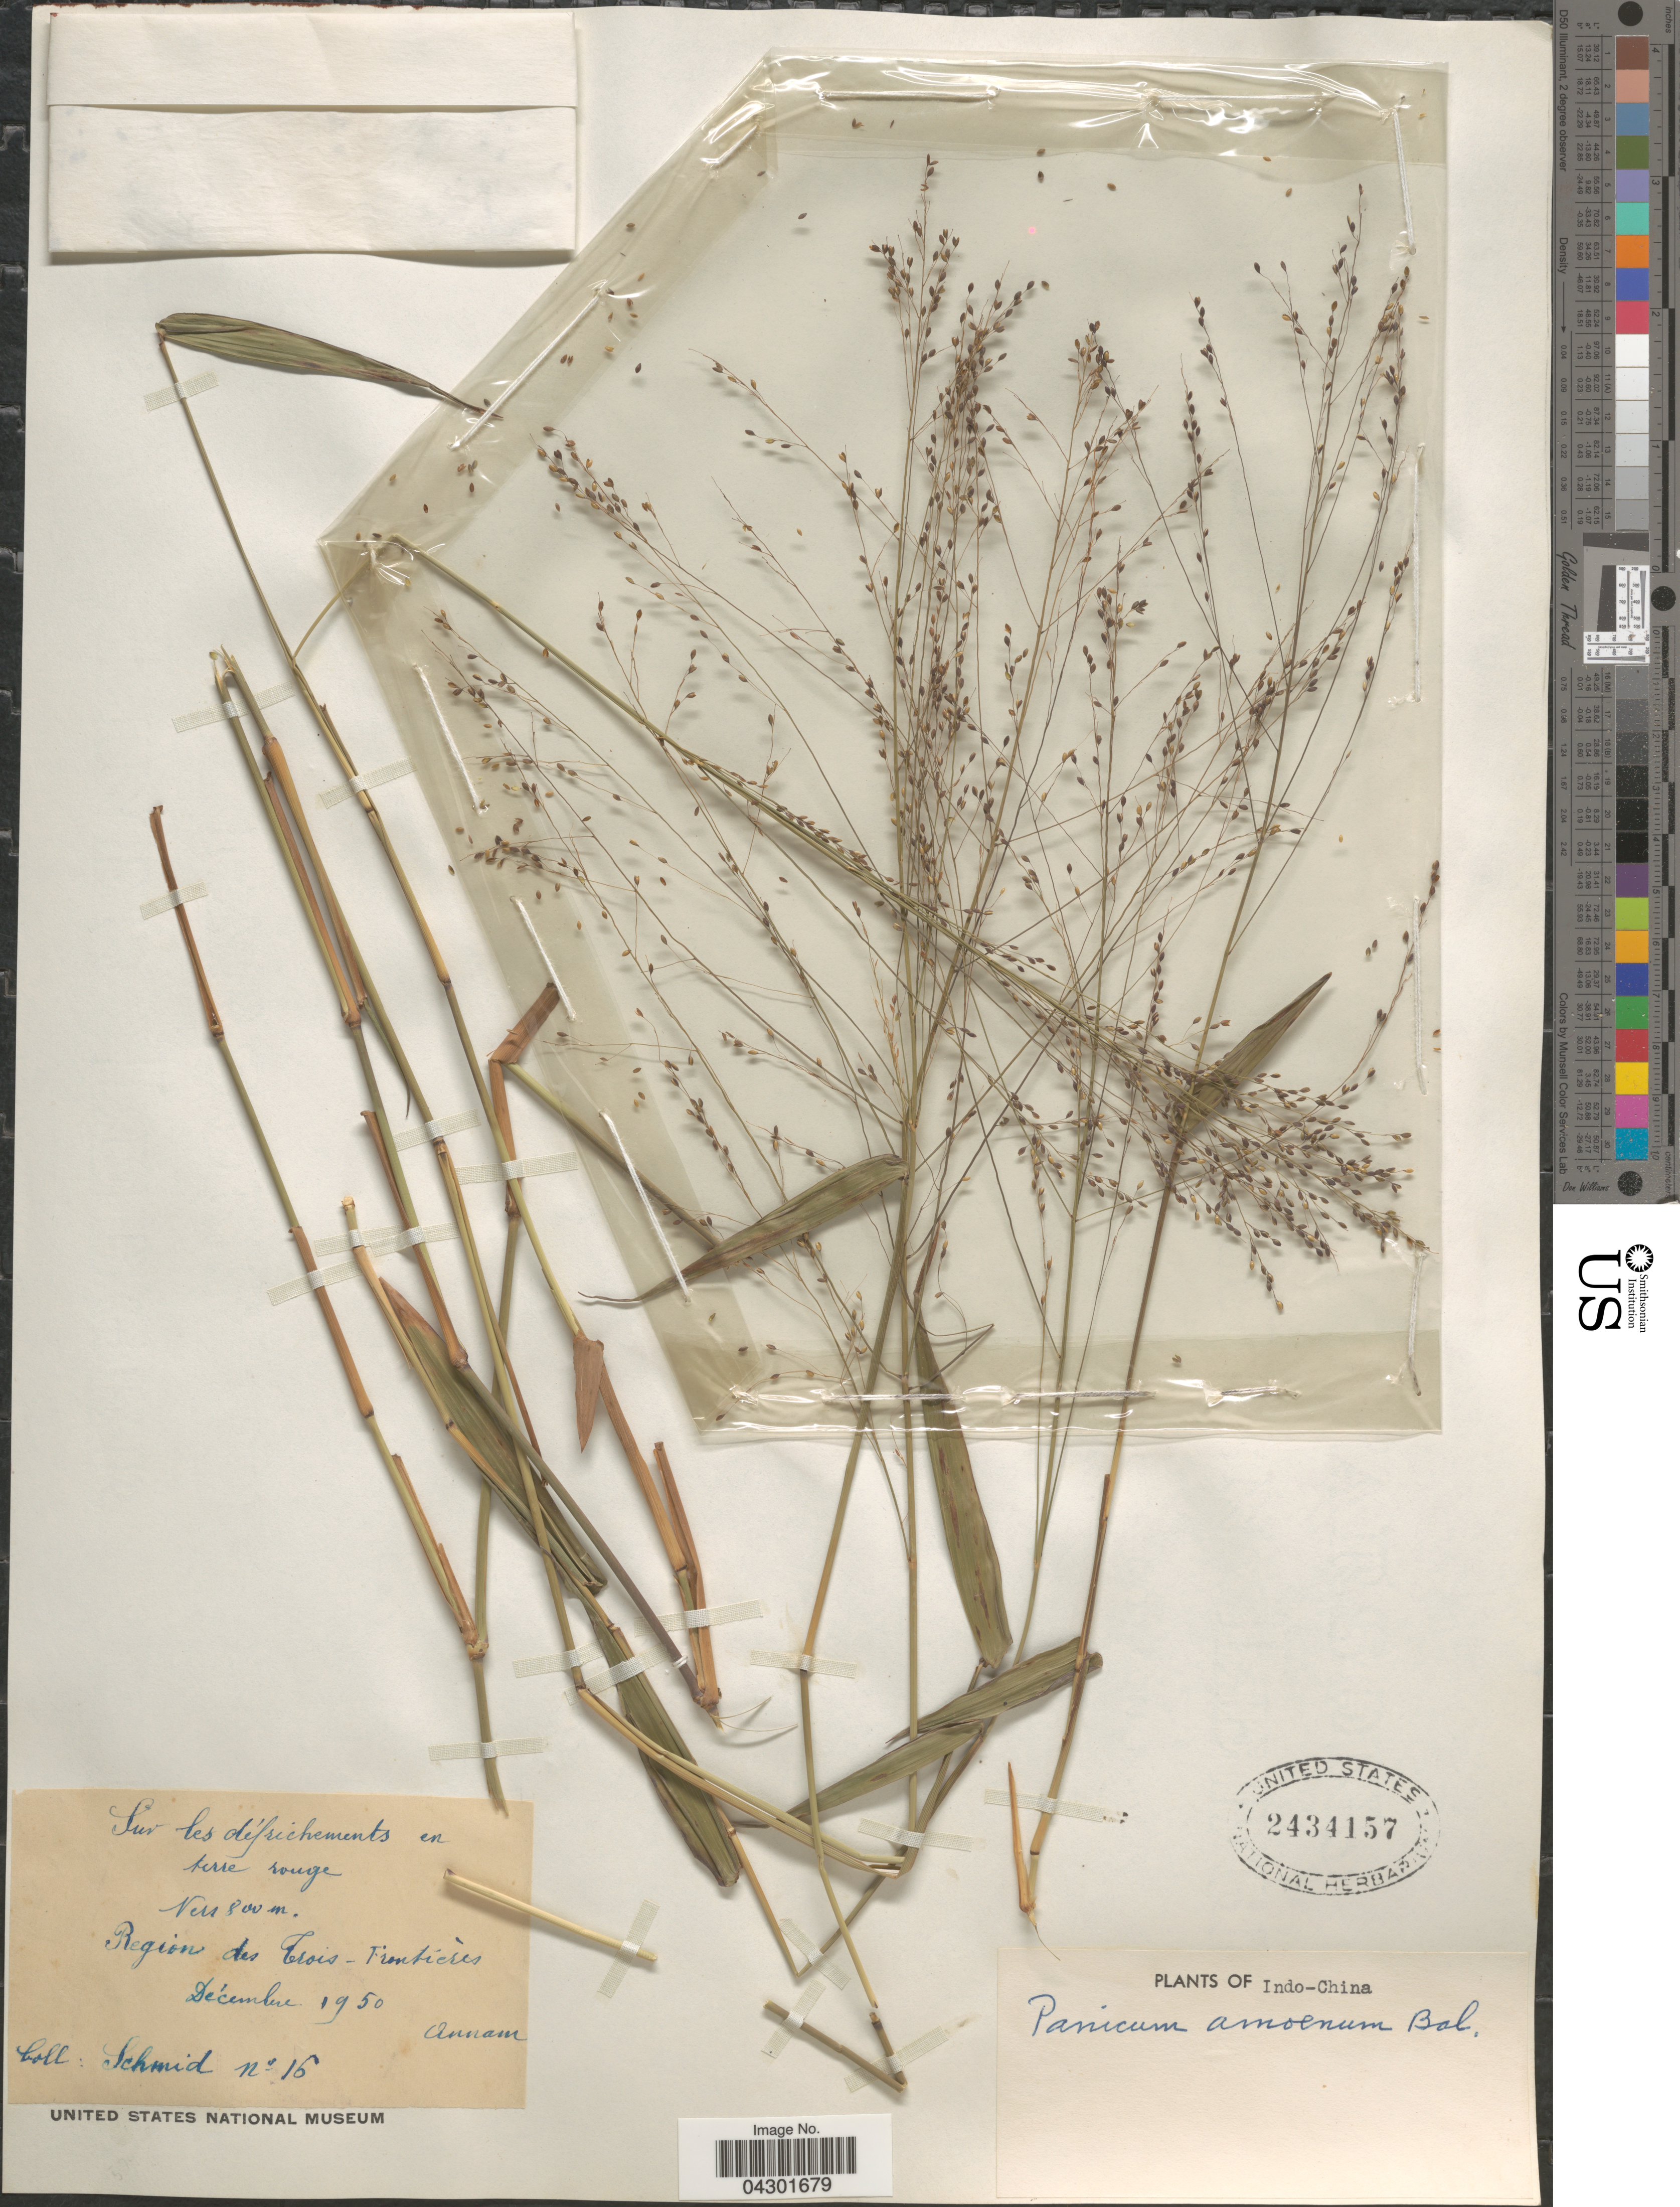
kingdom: Plantae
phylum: Tracheophyta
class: Liliopsida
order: Poales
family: Poaceae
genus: Panicum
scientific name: Panicum amoenum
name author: Balansa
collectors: Schmid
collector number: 16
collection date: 1950-12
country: Vietnam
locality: Indo-China. Sur les défrichements en terre rouge. Region des Trois-Frontiéres. Annam.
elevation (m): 800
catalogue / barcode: US 2434157